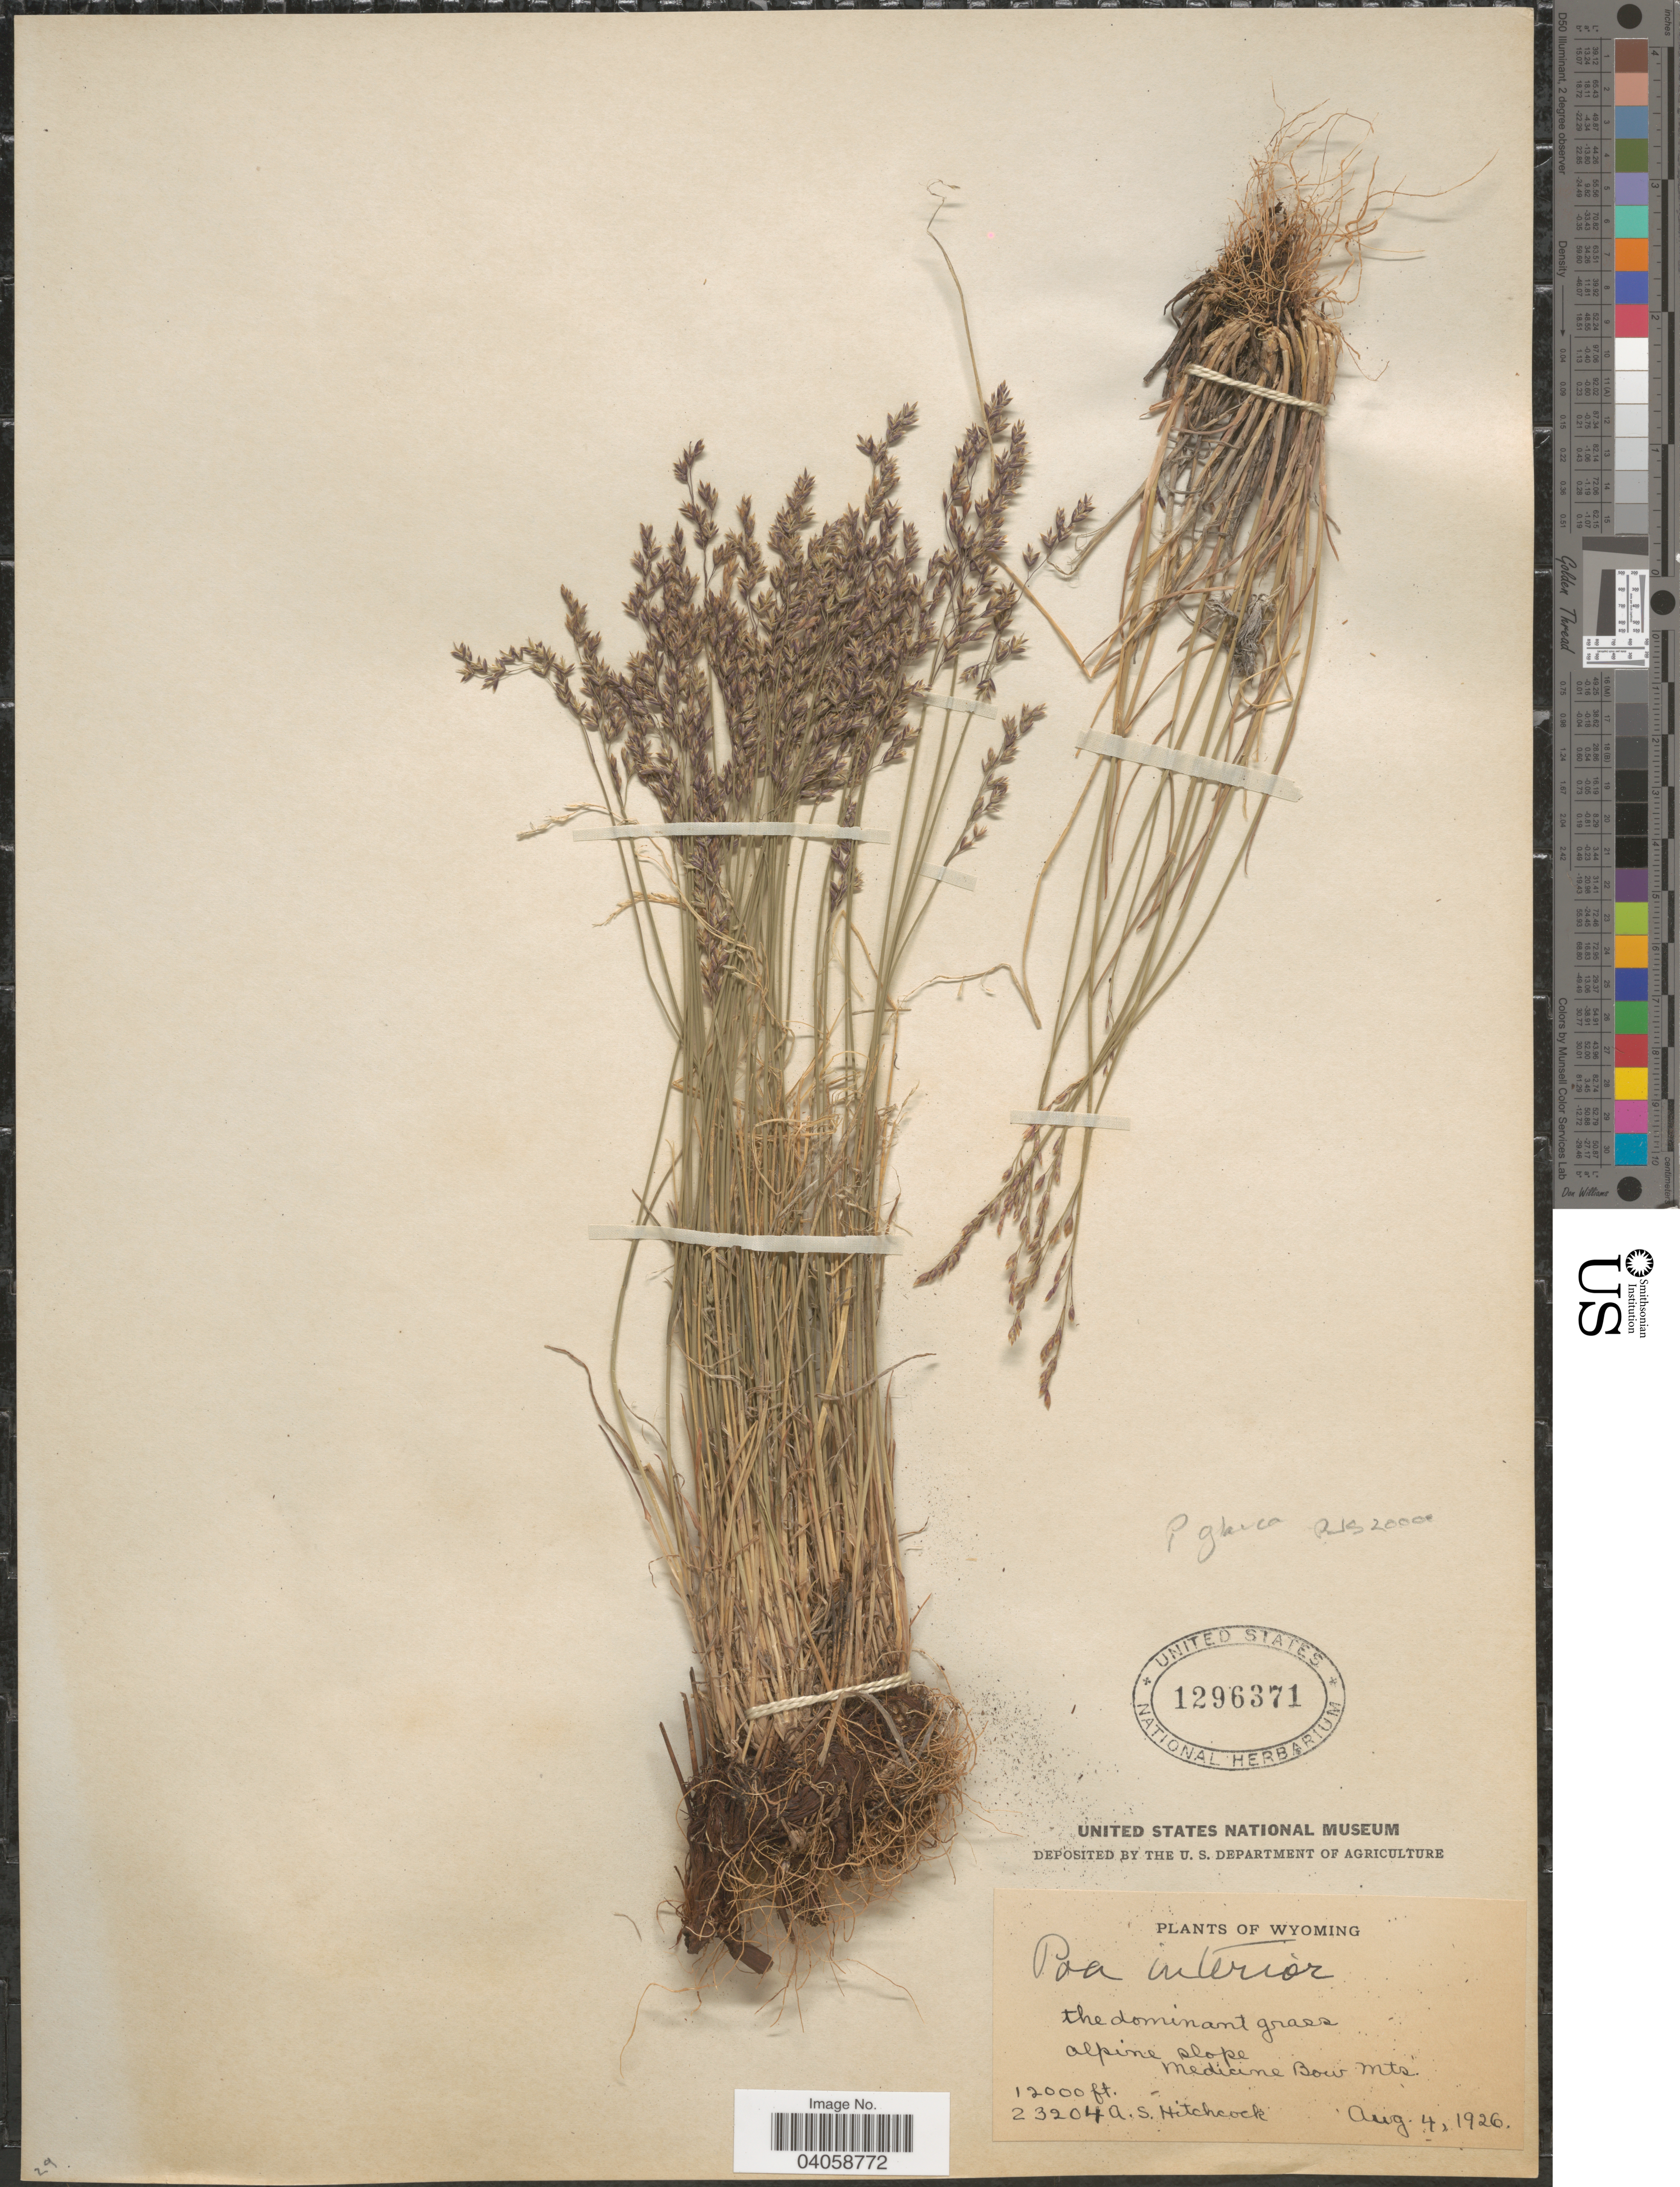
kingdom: Plantae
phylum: Tracheophyta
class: Liliopsida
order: Poales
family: Poaceae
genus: Poa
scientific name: Poa glauca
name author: Vahl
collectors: A. S. Hitchcock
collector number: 23204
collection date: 1926-08-04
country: United States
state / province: Wyoming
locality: Alpine slope, Medicine Bow Mts.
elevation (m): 3658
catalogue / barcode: US 1296371